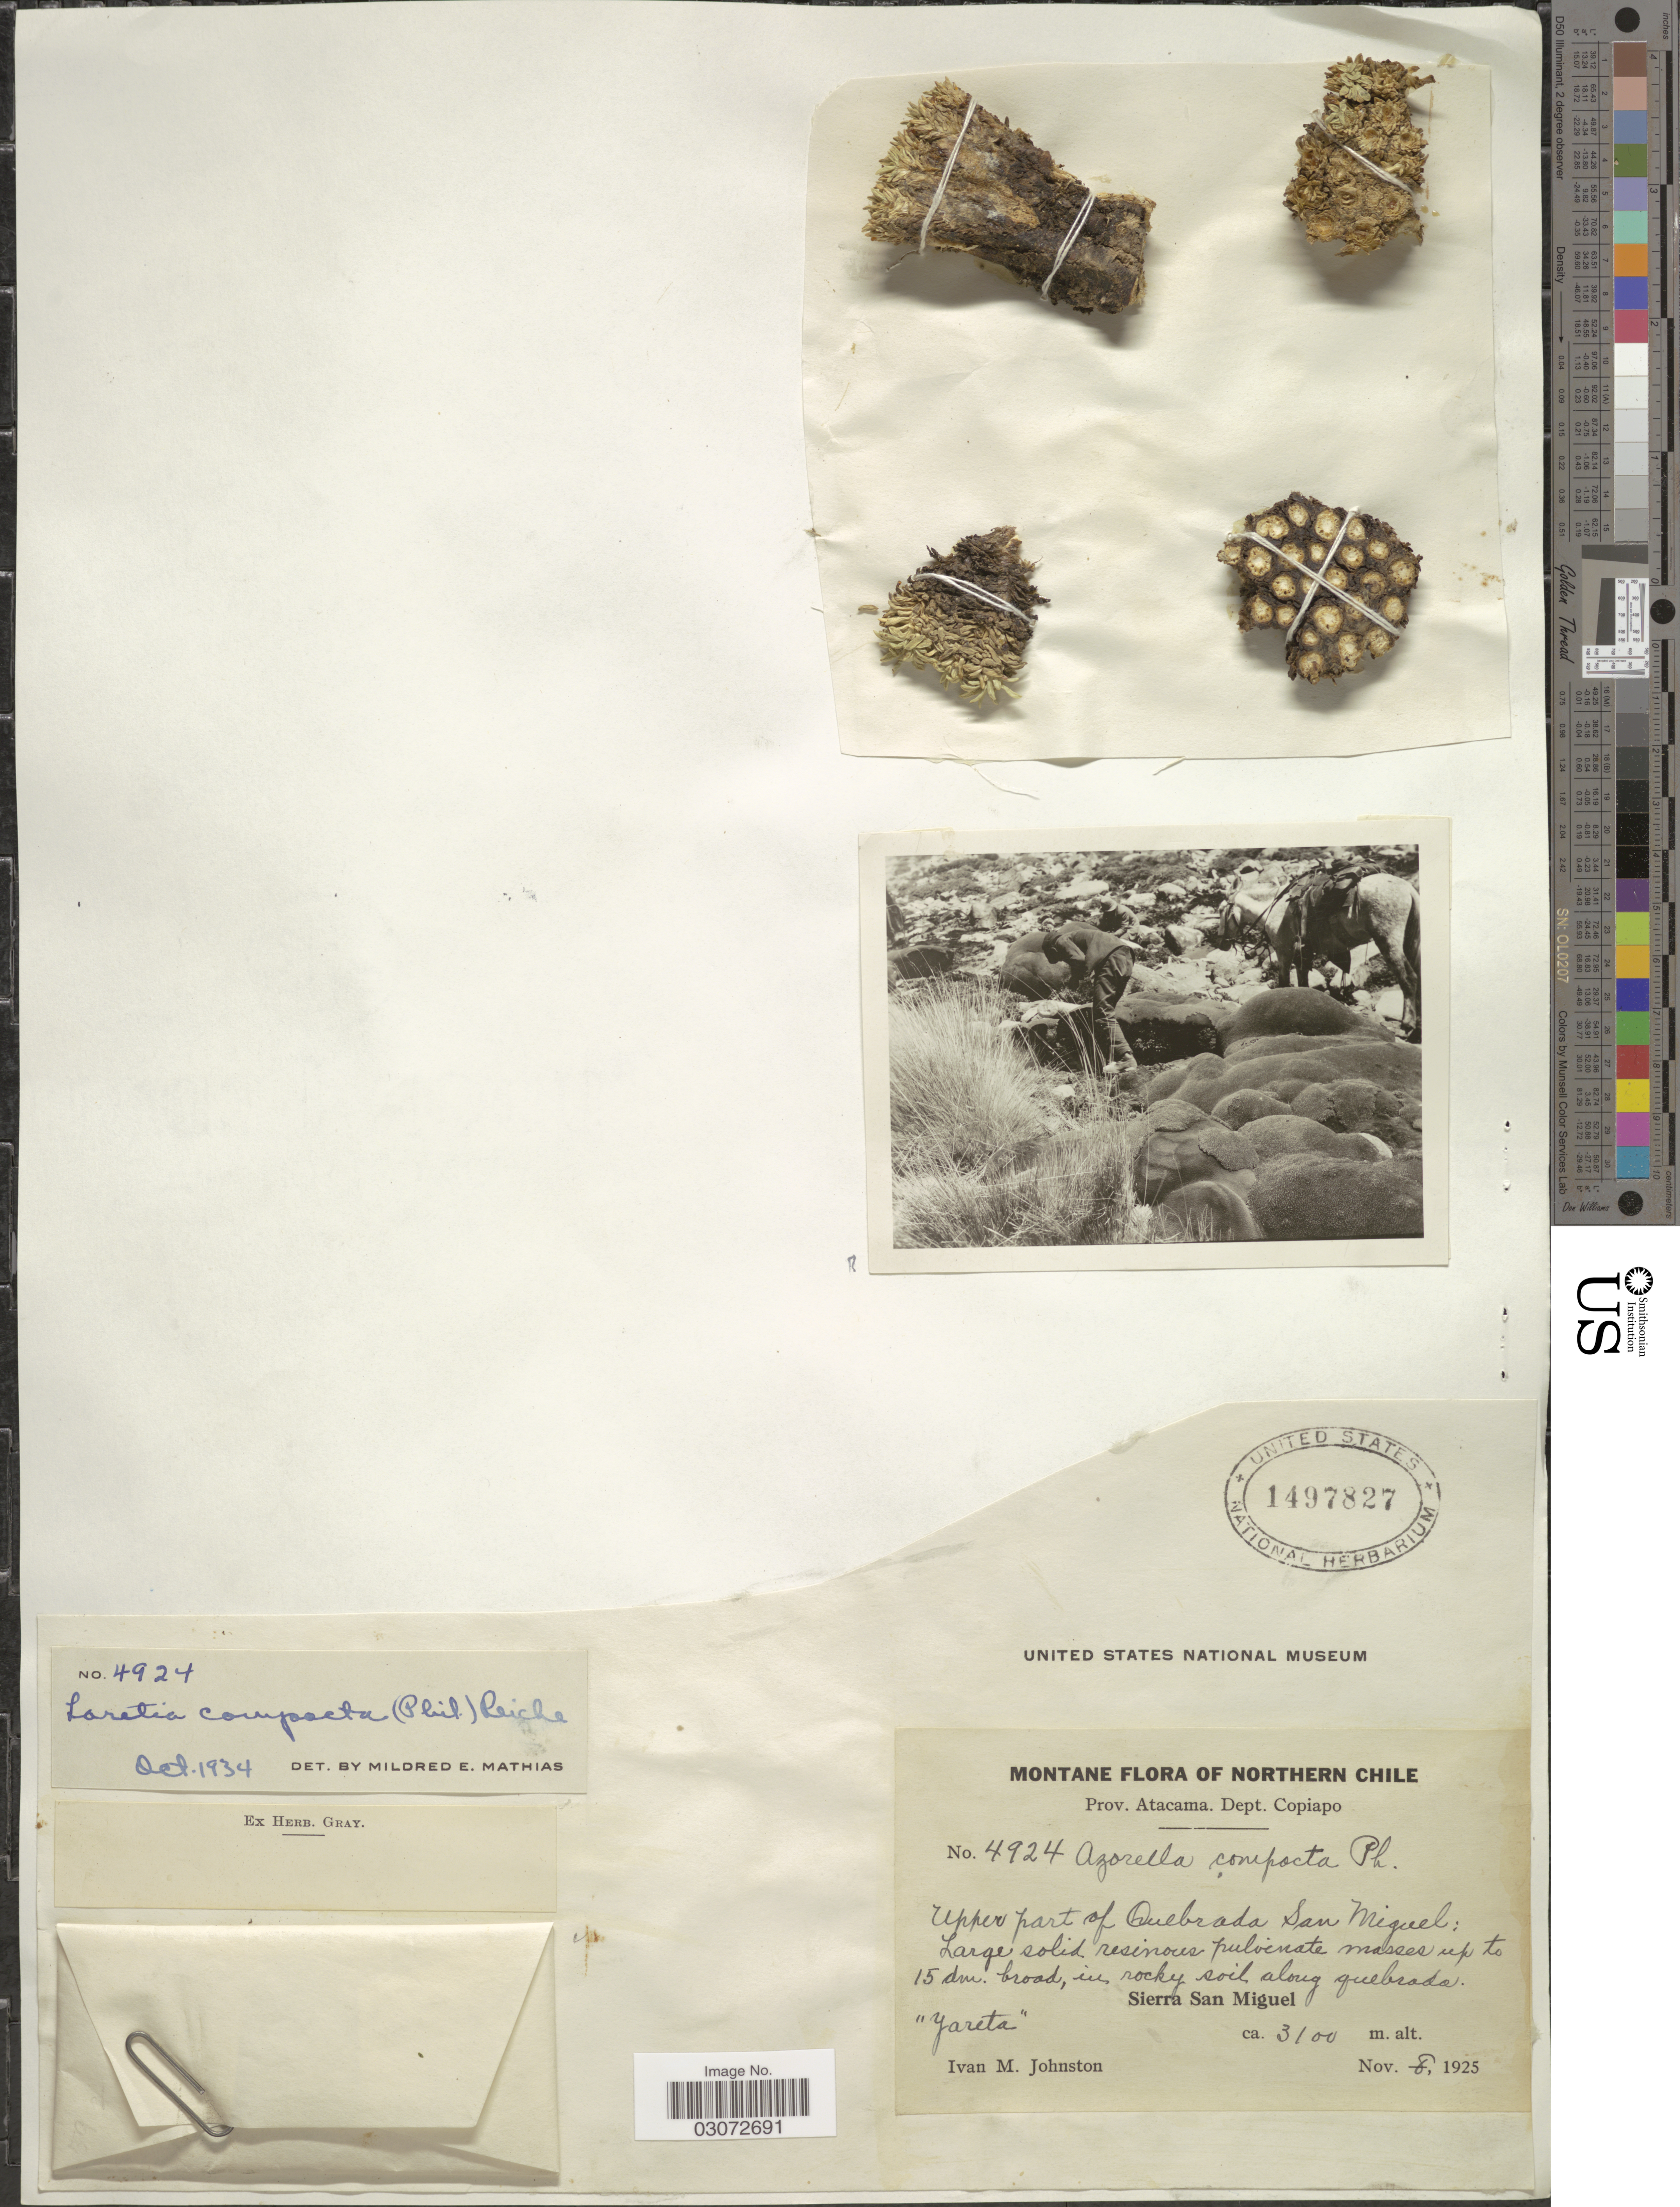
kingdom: Plantae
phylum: Tracheophyta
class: Magnoliopsida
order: Apiales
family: Apiaceae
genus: Azorella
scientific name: Azorella compacta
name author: Phil.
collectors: I.M. Johnston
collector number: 4924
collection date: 1925-11-08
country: Chile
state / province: Atacama (III)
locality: Northern Chile. Dept. Copiapo. Upper part of Quebrada San Miguel. Sierra San Miguel.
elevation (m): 3100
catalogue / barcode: US 1497827